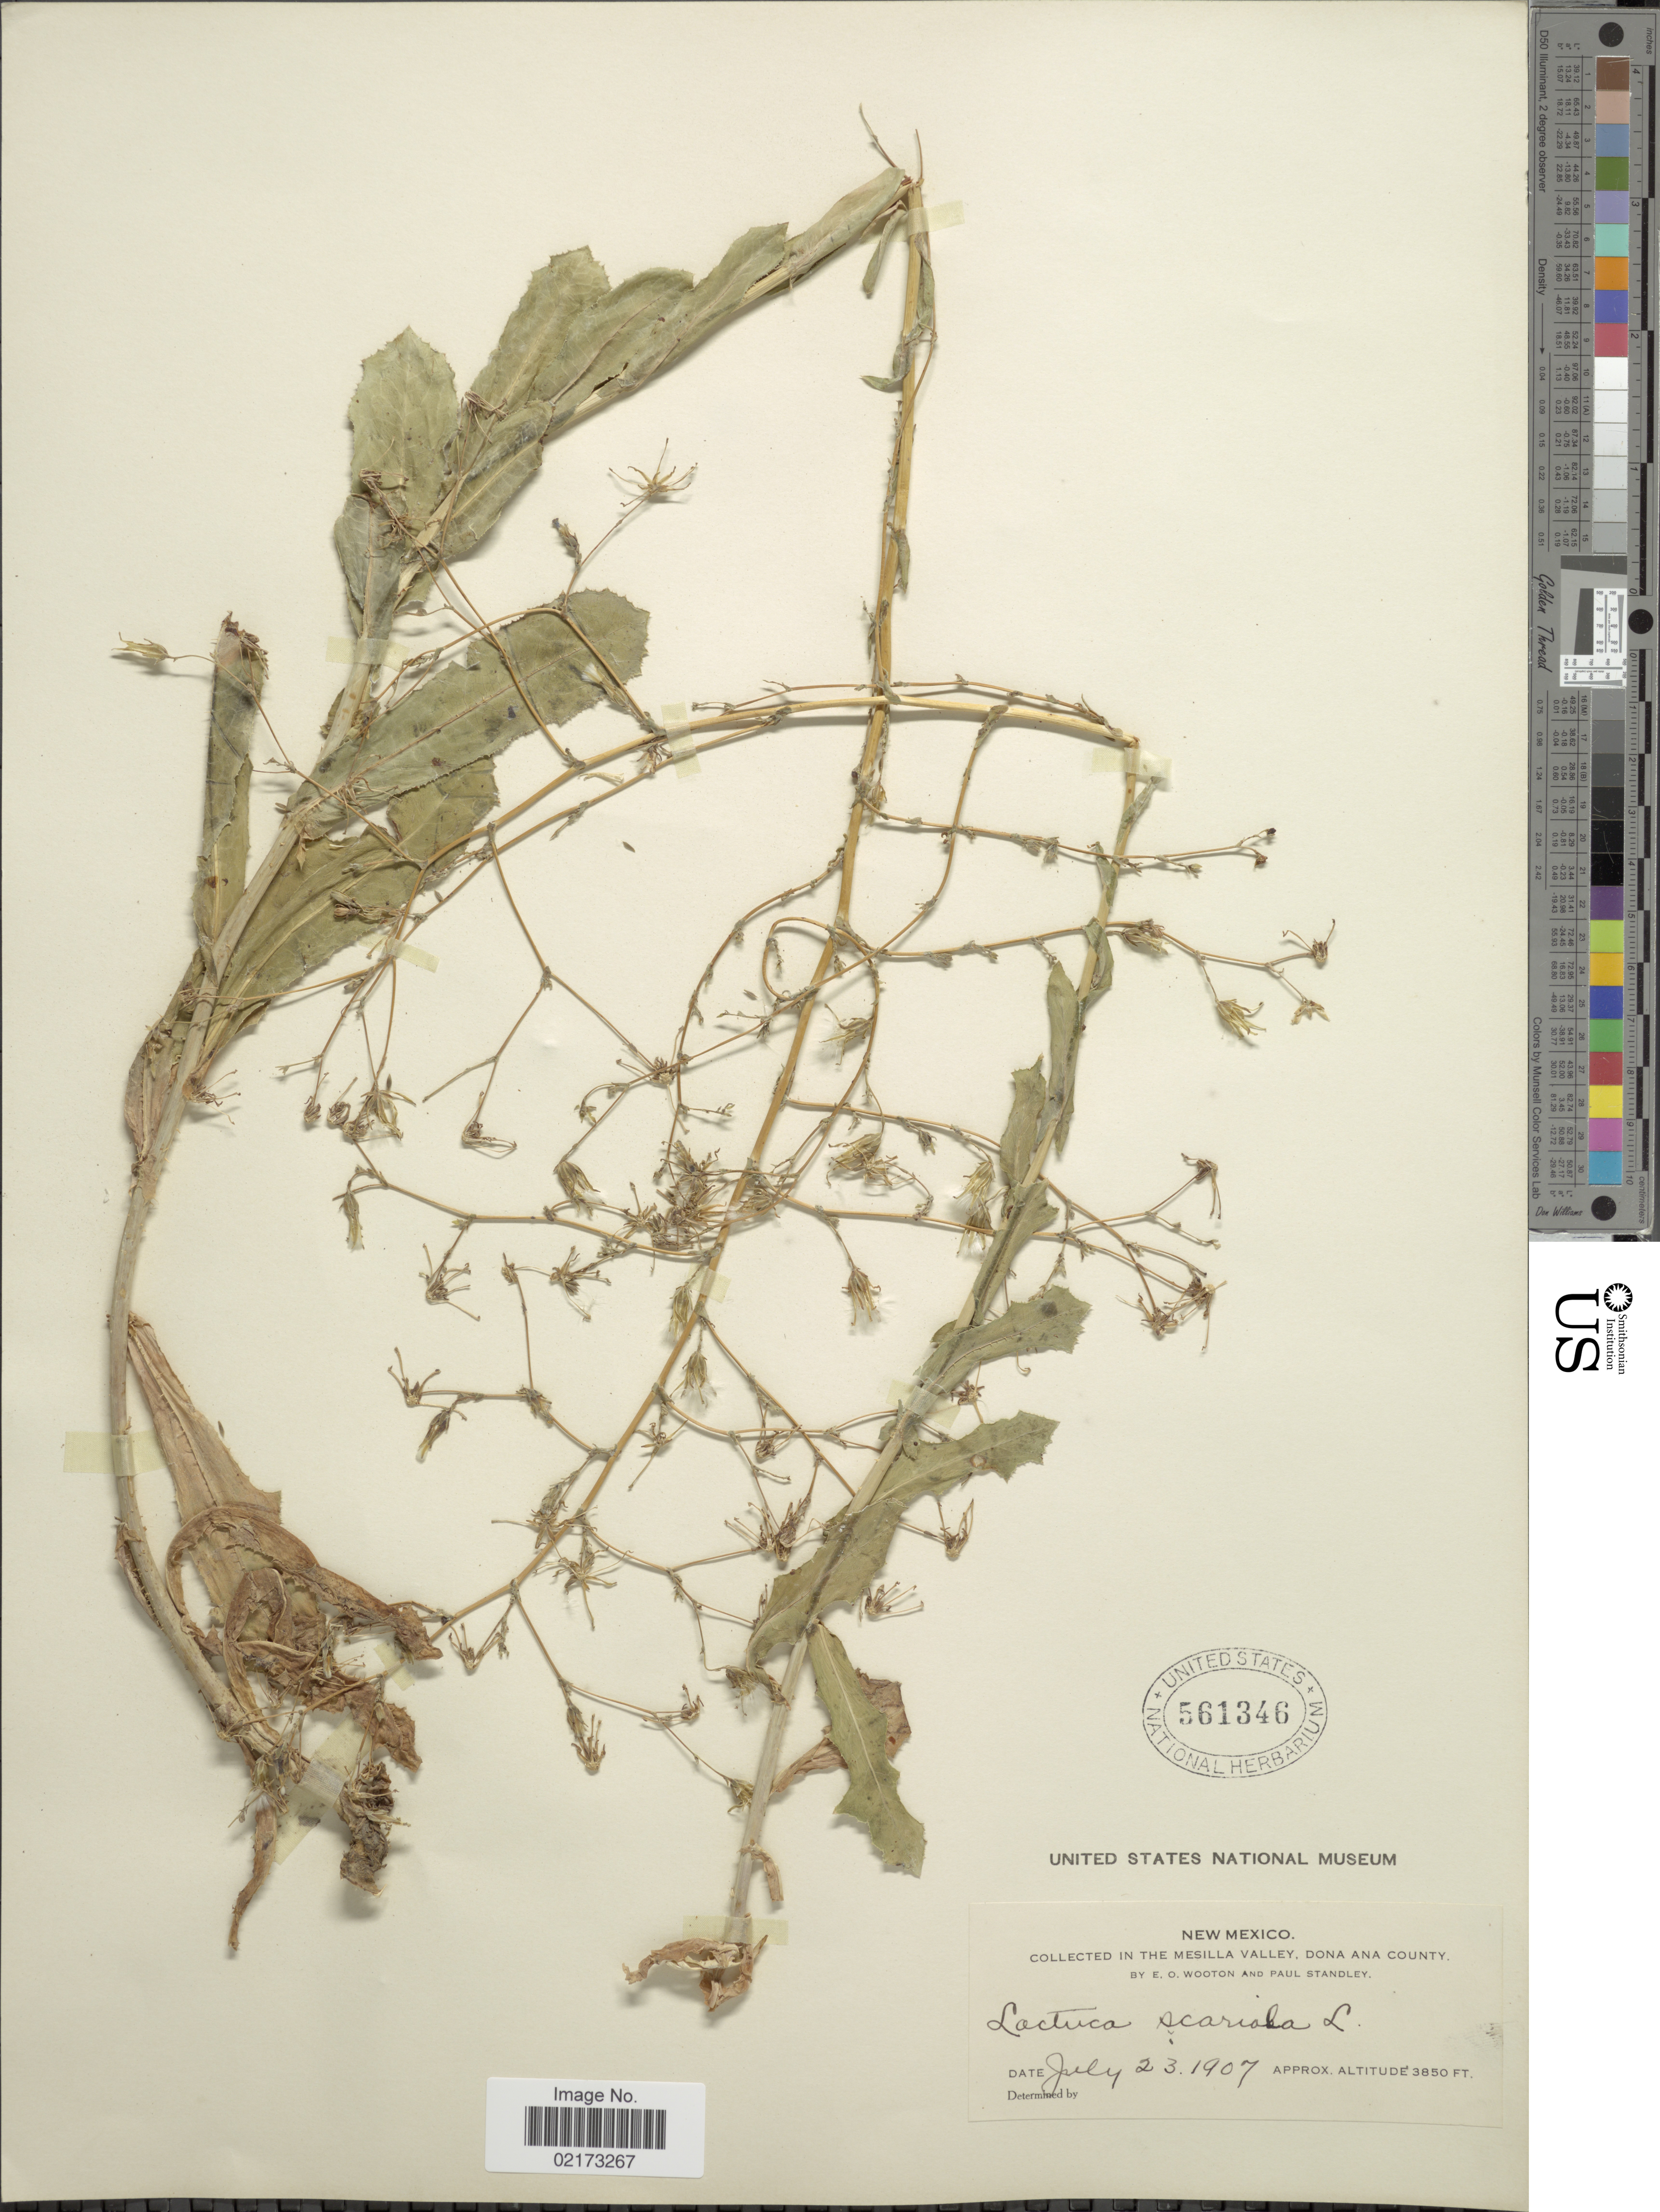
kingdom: Plantae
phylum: Tracheophyta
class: Magnoliopsida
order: Asterales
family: Asteraceae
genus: Lactuca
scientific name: Lactuca serriola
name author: L.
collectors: E. O. Wooton & P. C. Standley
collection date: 1907-07-23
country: United States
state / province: New Mexico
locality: Mesilla Valley, Dona Ana County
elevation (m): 1173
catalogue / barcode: US 561346